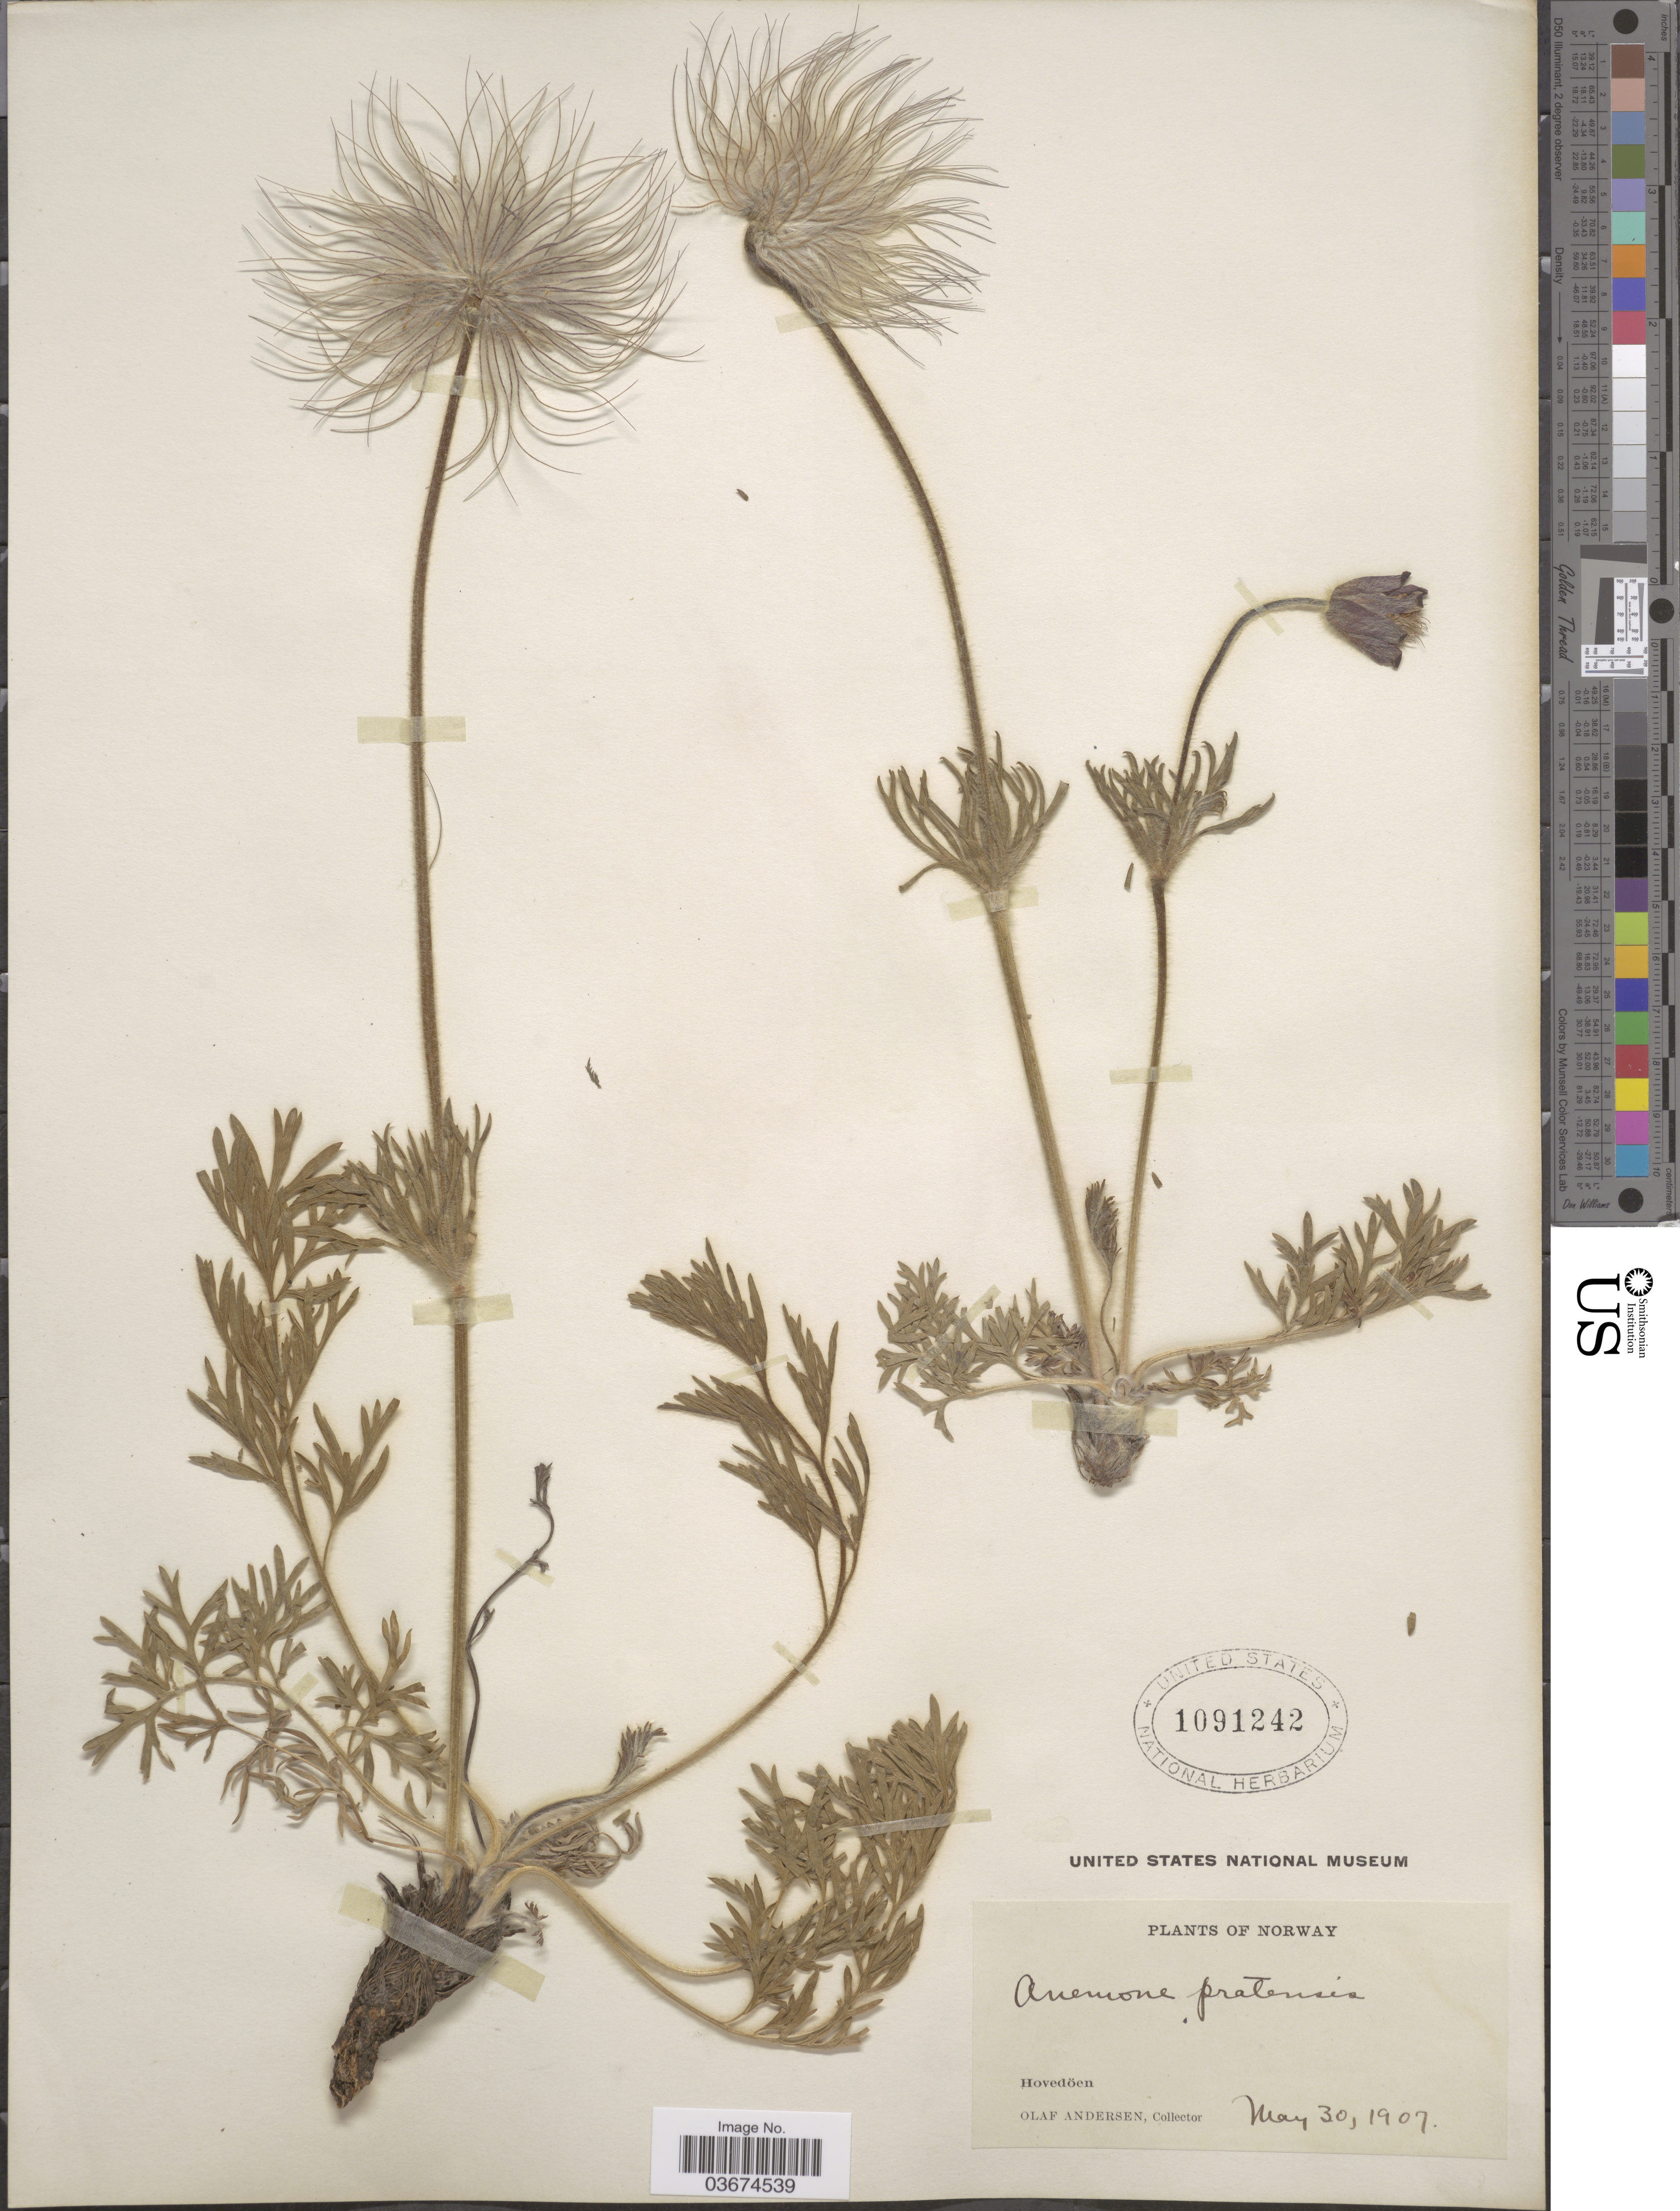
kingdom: Plantae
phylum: Tracheophyta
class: Magnoliopsida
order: Ranunculales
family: Ranunculaceae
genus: Pulsatilla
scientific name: Pulsatilla pratensis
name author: (L.) Mill.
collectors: O. Andersen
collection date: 1907-05-30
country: Norway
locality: Hovedöen.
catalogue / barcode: US 1091242